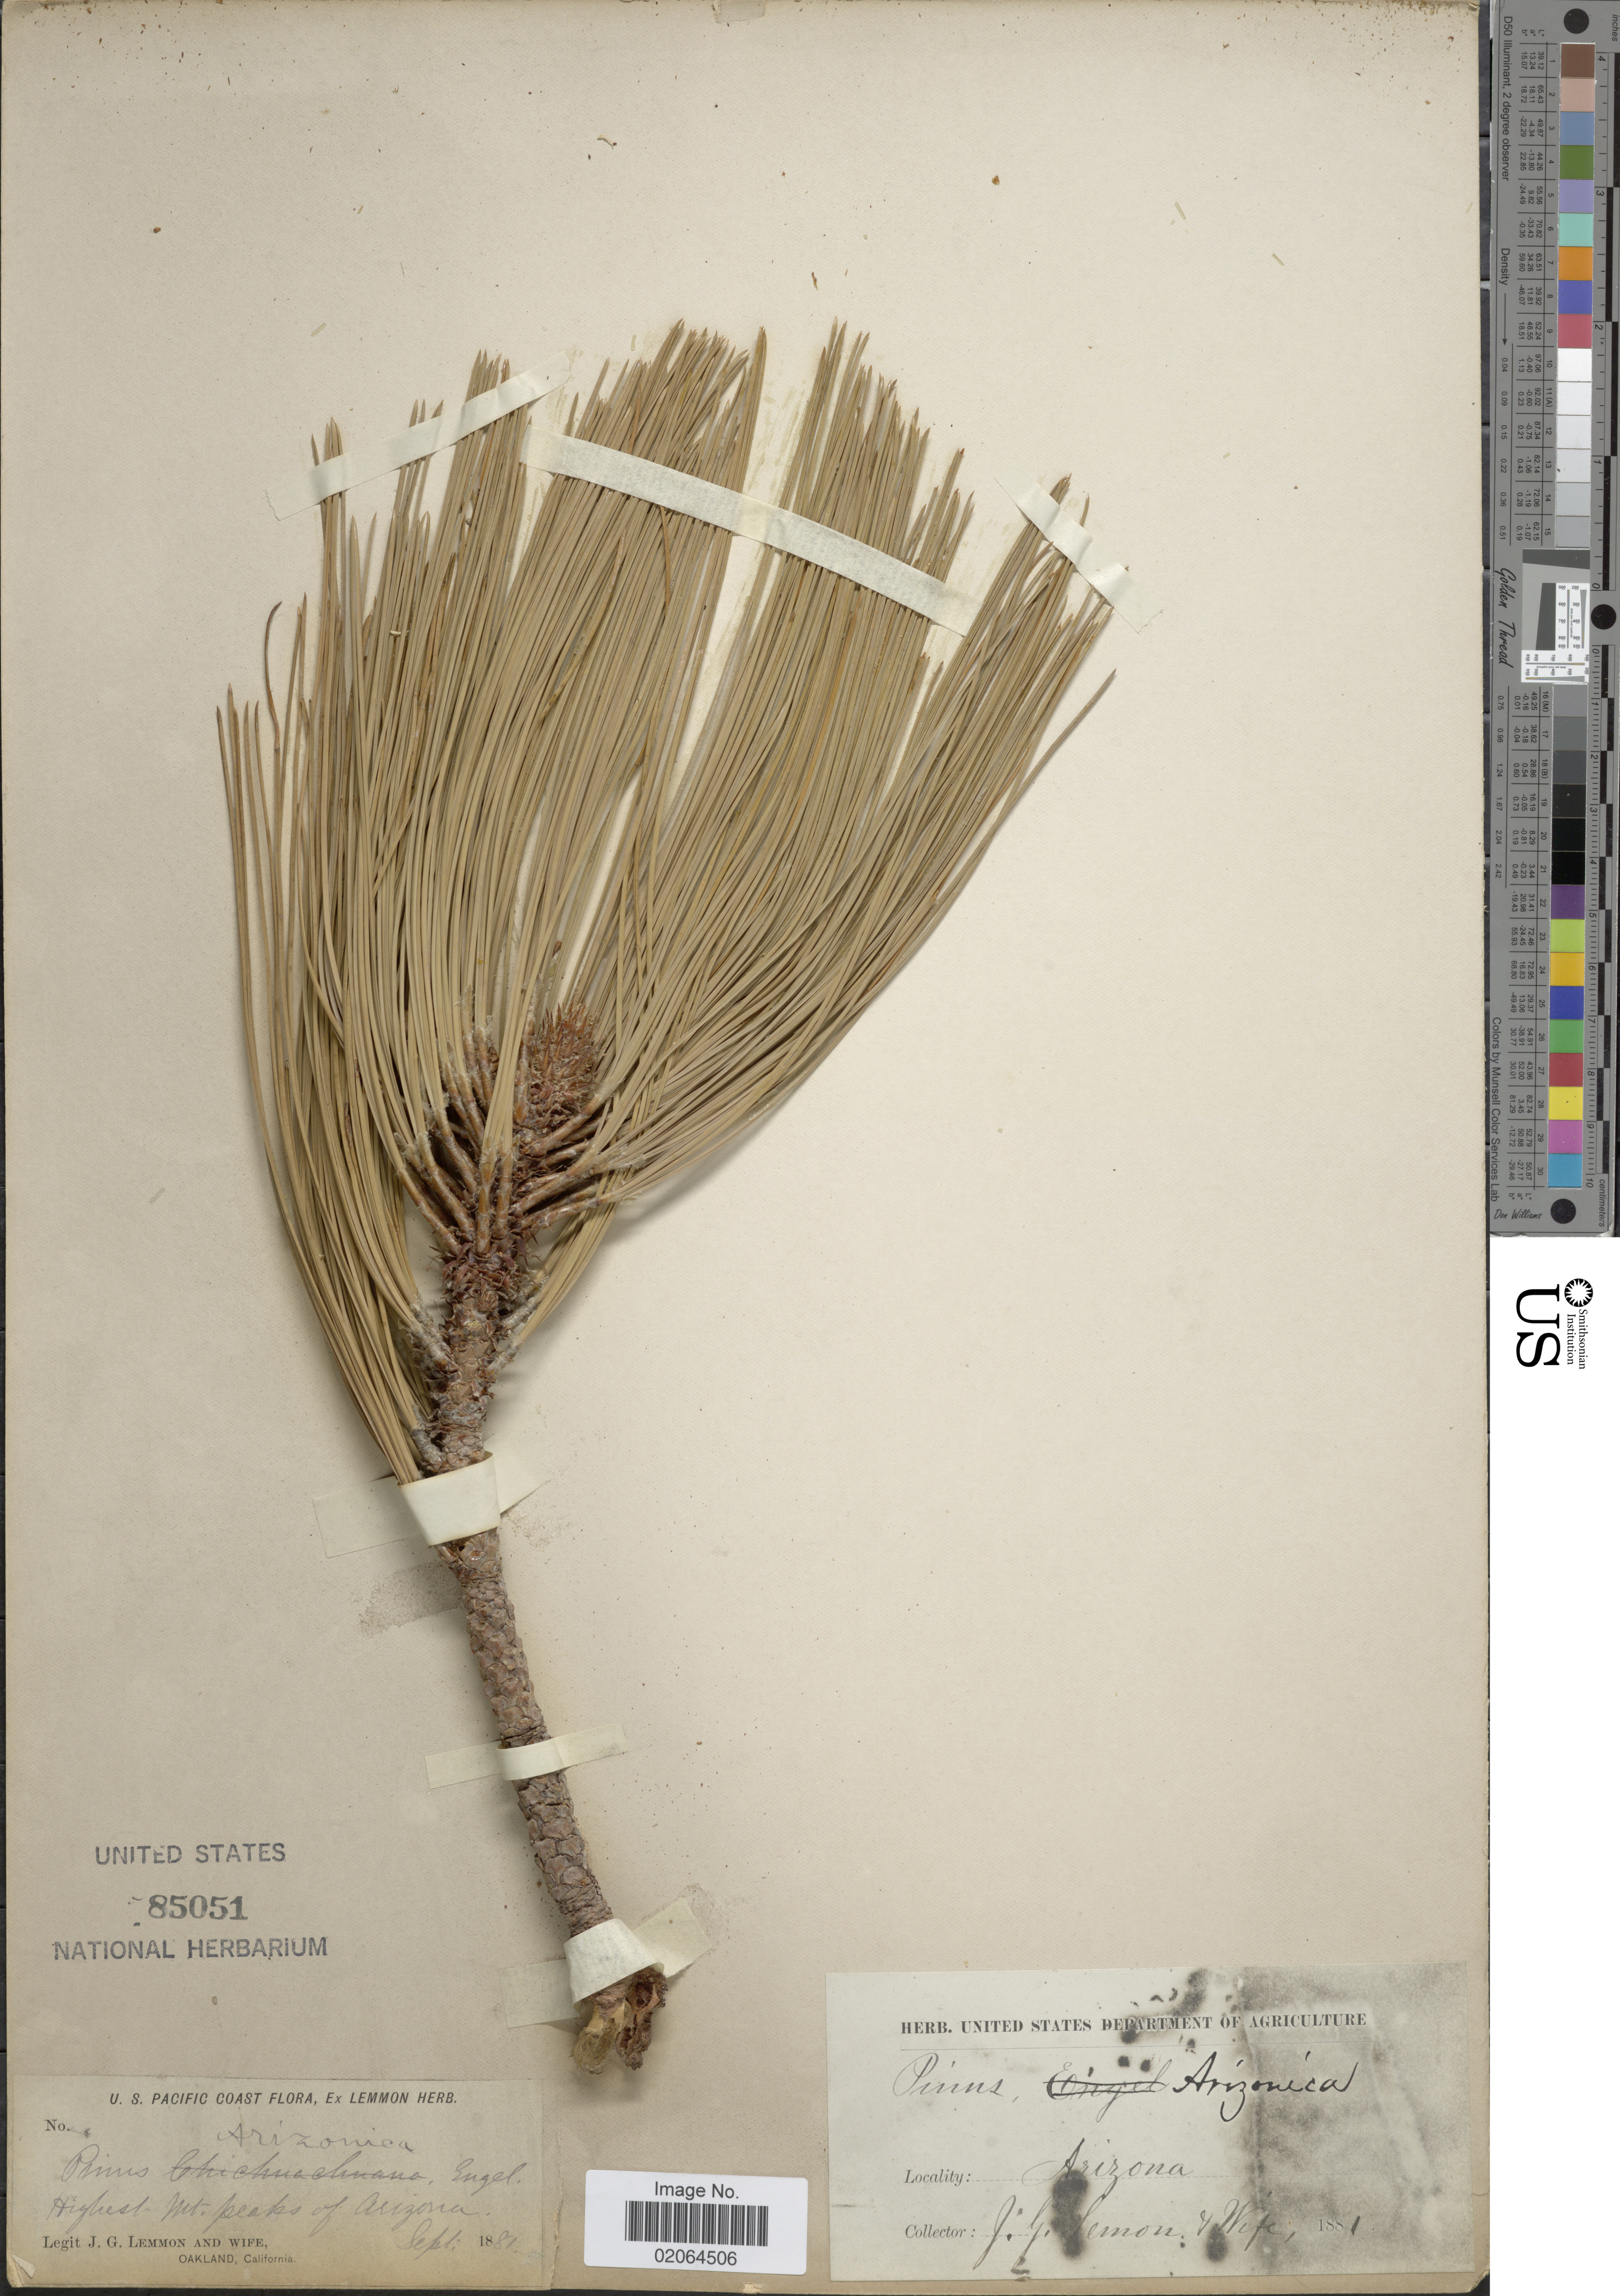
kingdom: Plantae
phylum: Tracheophyta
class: Pinopsida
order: Pinales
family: Pinaceae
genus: Pinus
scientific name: Pinus ponderosa var. arizonica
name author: (Engelm.) Shaw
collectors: J. Lemmon & Mrs. J. G. Lemmon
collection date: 1881-09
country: United States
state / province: Arizona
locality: Arizona. Highest Mt. Peeks of Arizona.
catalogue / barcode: US 85051